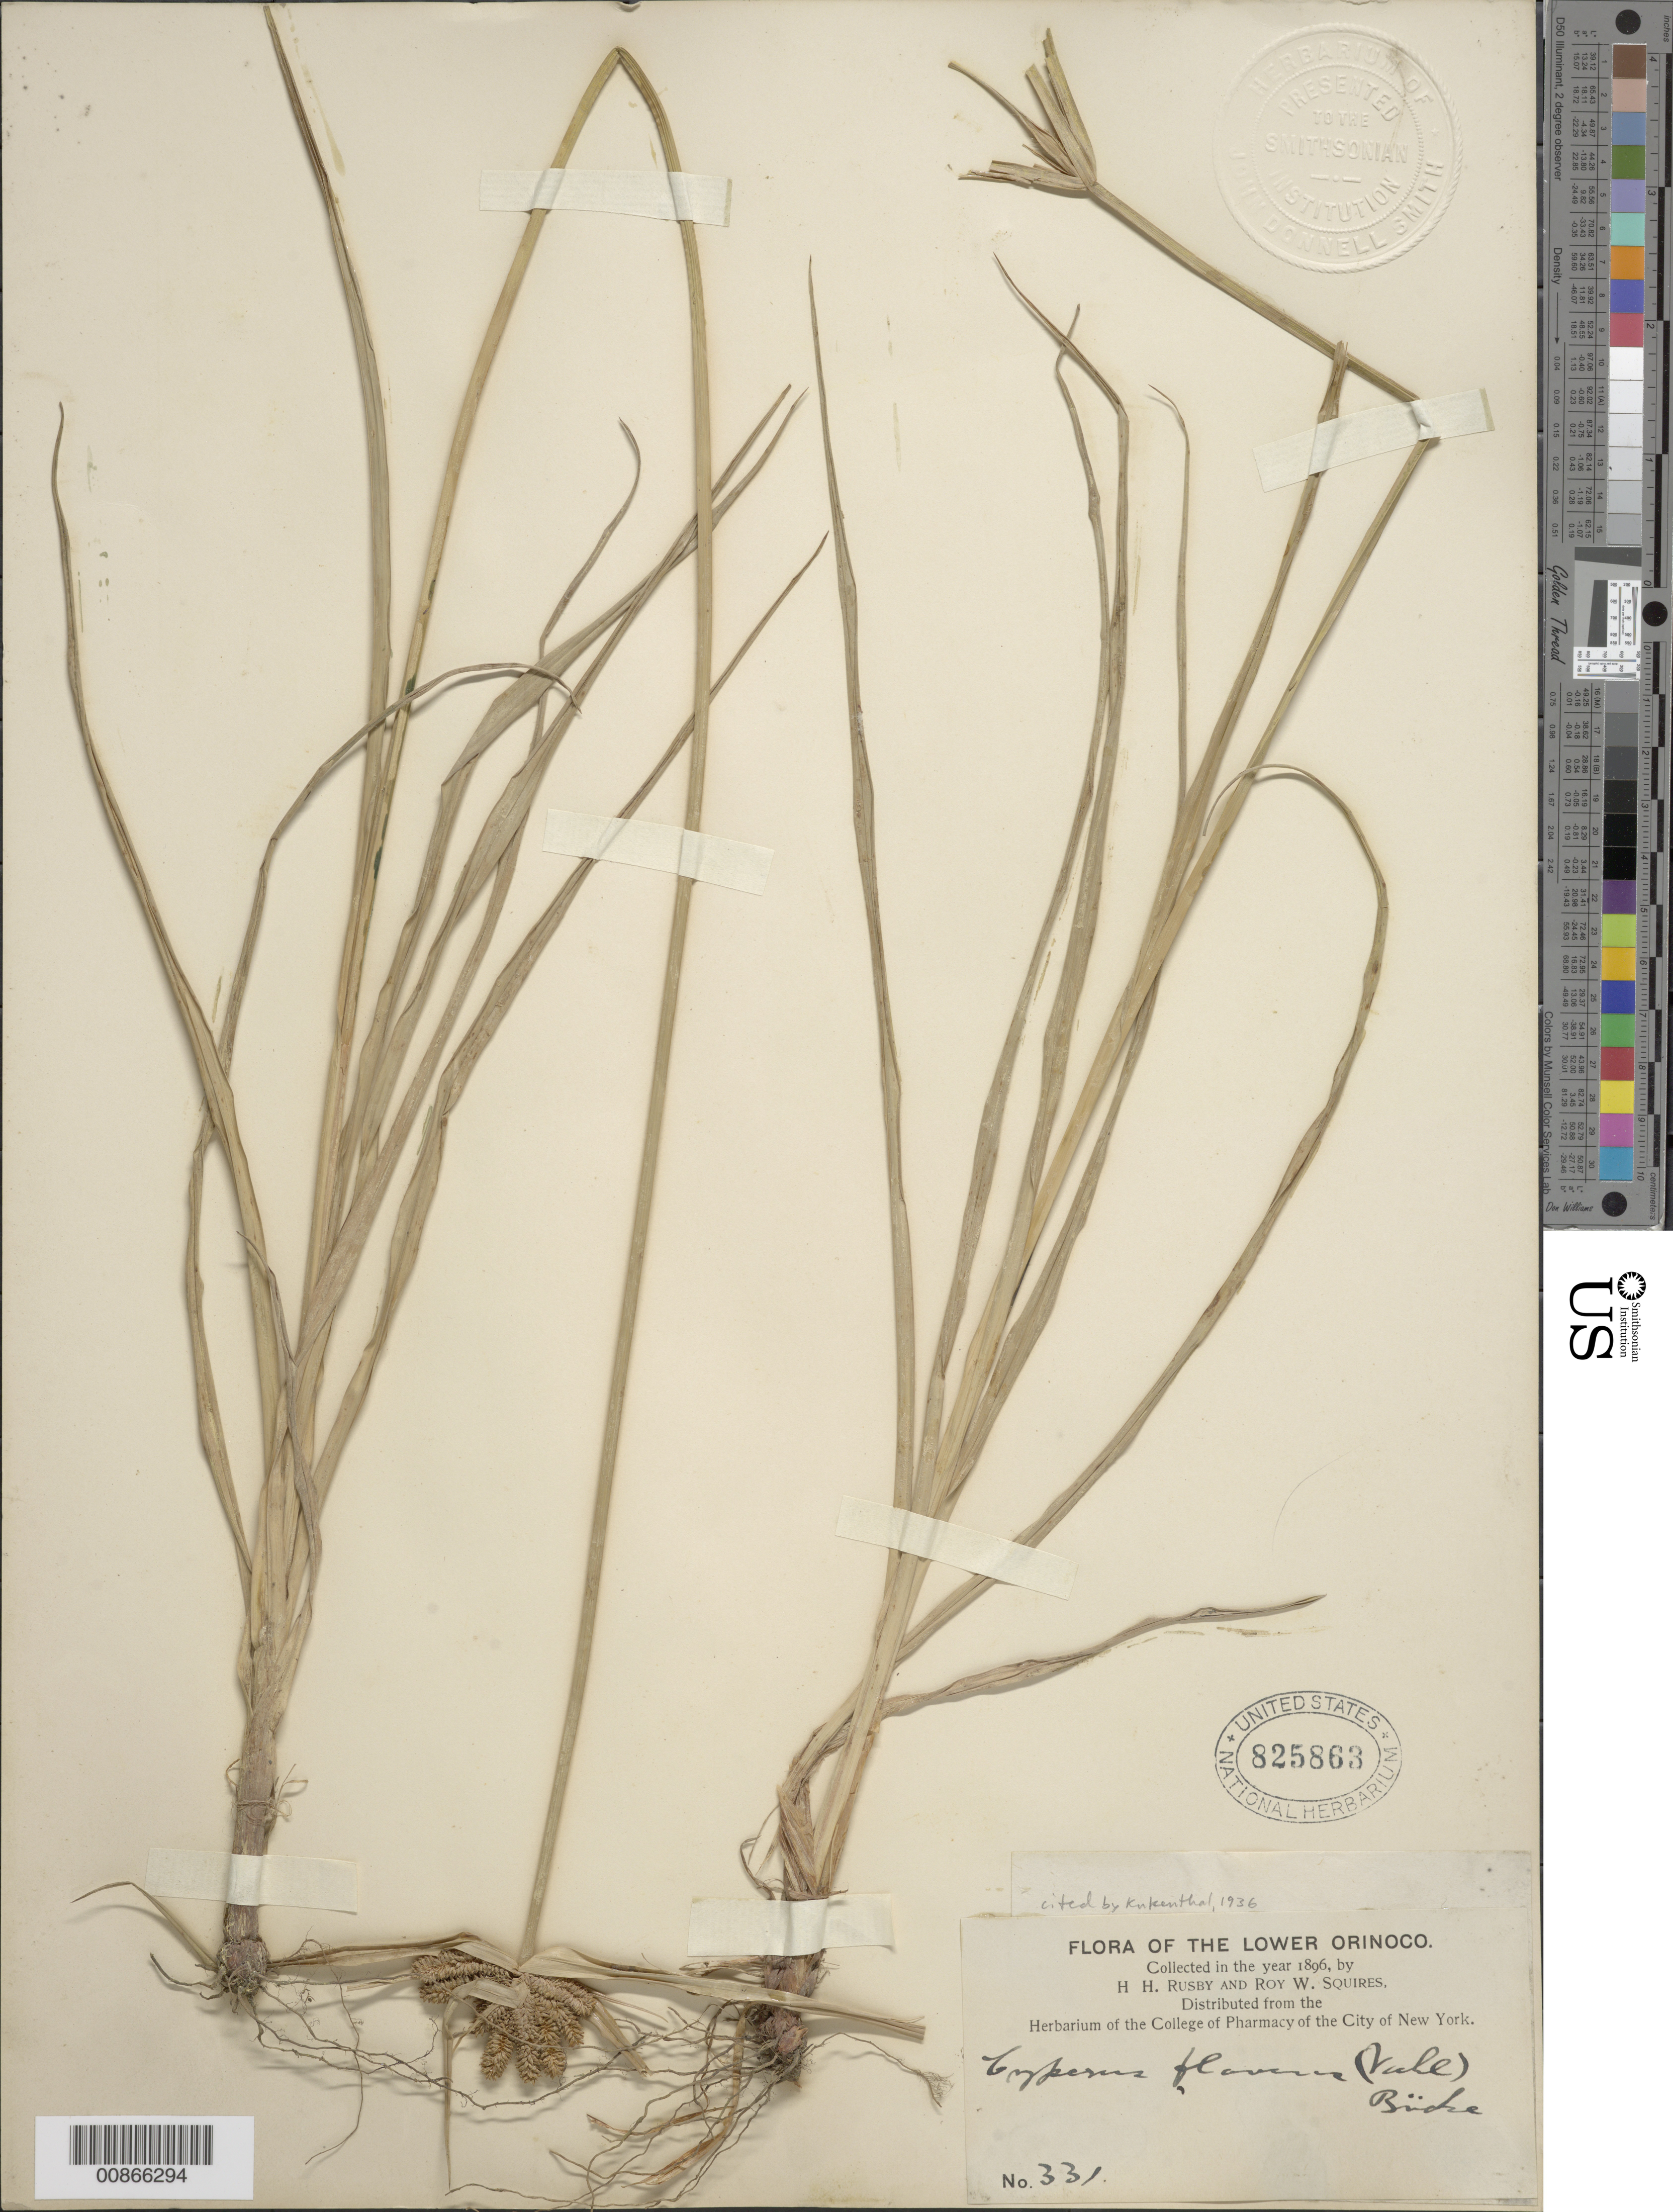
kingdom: Plantae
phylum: Tracheophyta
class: Liliopsida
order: Poales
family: Cyperaceae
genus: Cyperus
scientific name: Cyperus aggregatus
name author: (Willd.) Endl.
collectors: H. H. Rusby & R. Squires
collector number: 331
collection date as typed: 1896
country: Venezuela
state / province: Delta Amacuro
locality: Lower Orinoco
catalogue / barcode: US 825863